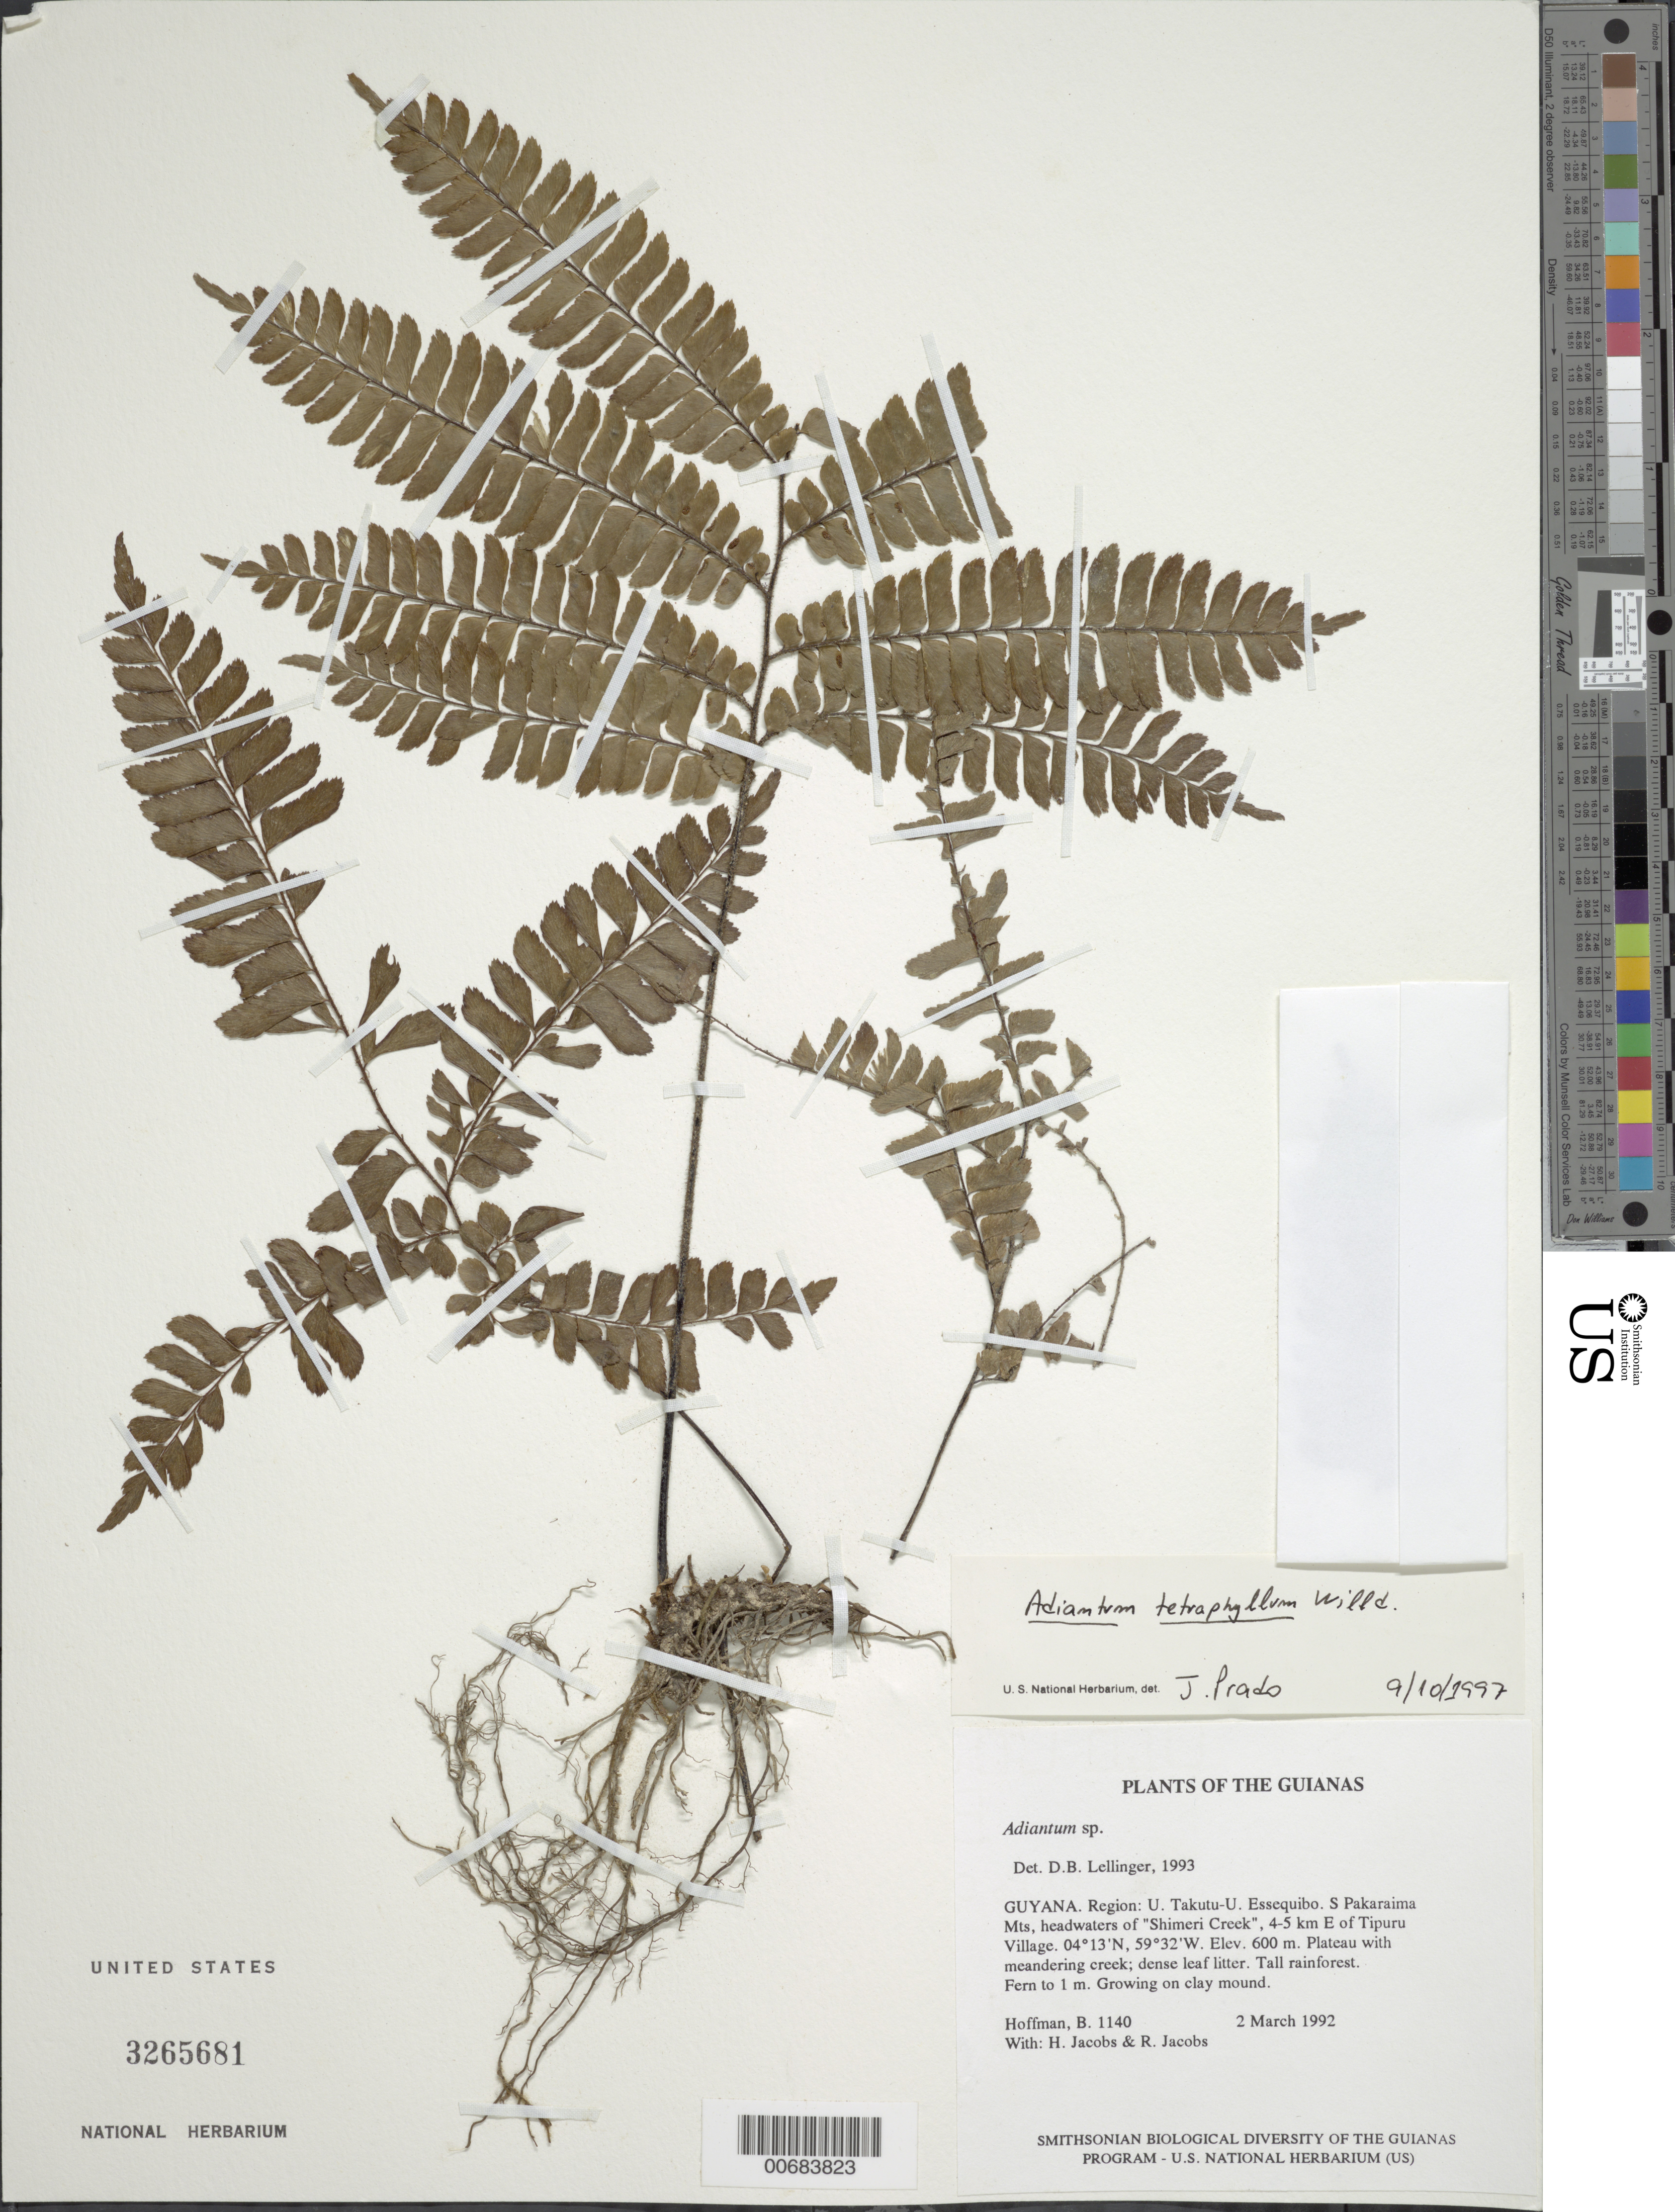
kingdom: Plantae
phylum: Tracheophyta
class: Polypodiopsida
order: Polypodiales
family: Pteridaceae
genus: Adiantum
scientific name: Adiantum tetraphyllum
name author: Humb. & Bonpl. ex Willd.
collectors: B. Hoffman, H. Jacobs & R. Jacobs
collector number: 1140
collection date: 1992-03-02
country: Guyana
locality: Region: U. Takutu-U. Essequibo. S Pakaraima Mts. headwaters of "Shimeri Creek", 4-5 km E of Tipuru Village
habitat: Plateau with meandering creek; dense leaf litter. Tall rainforest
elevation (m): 600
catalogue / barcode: US 3265681